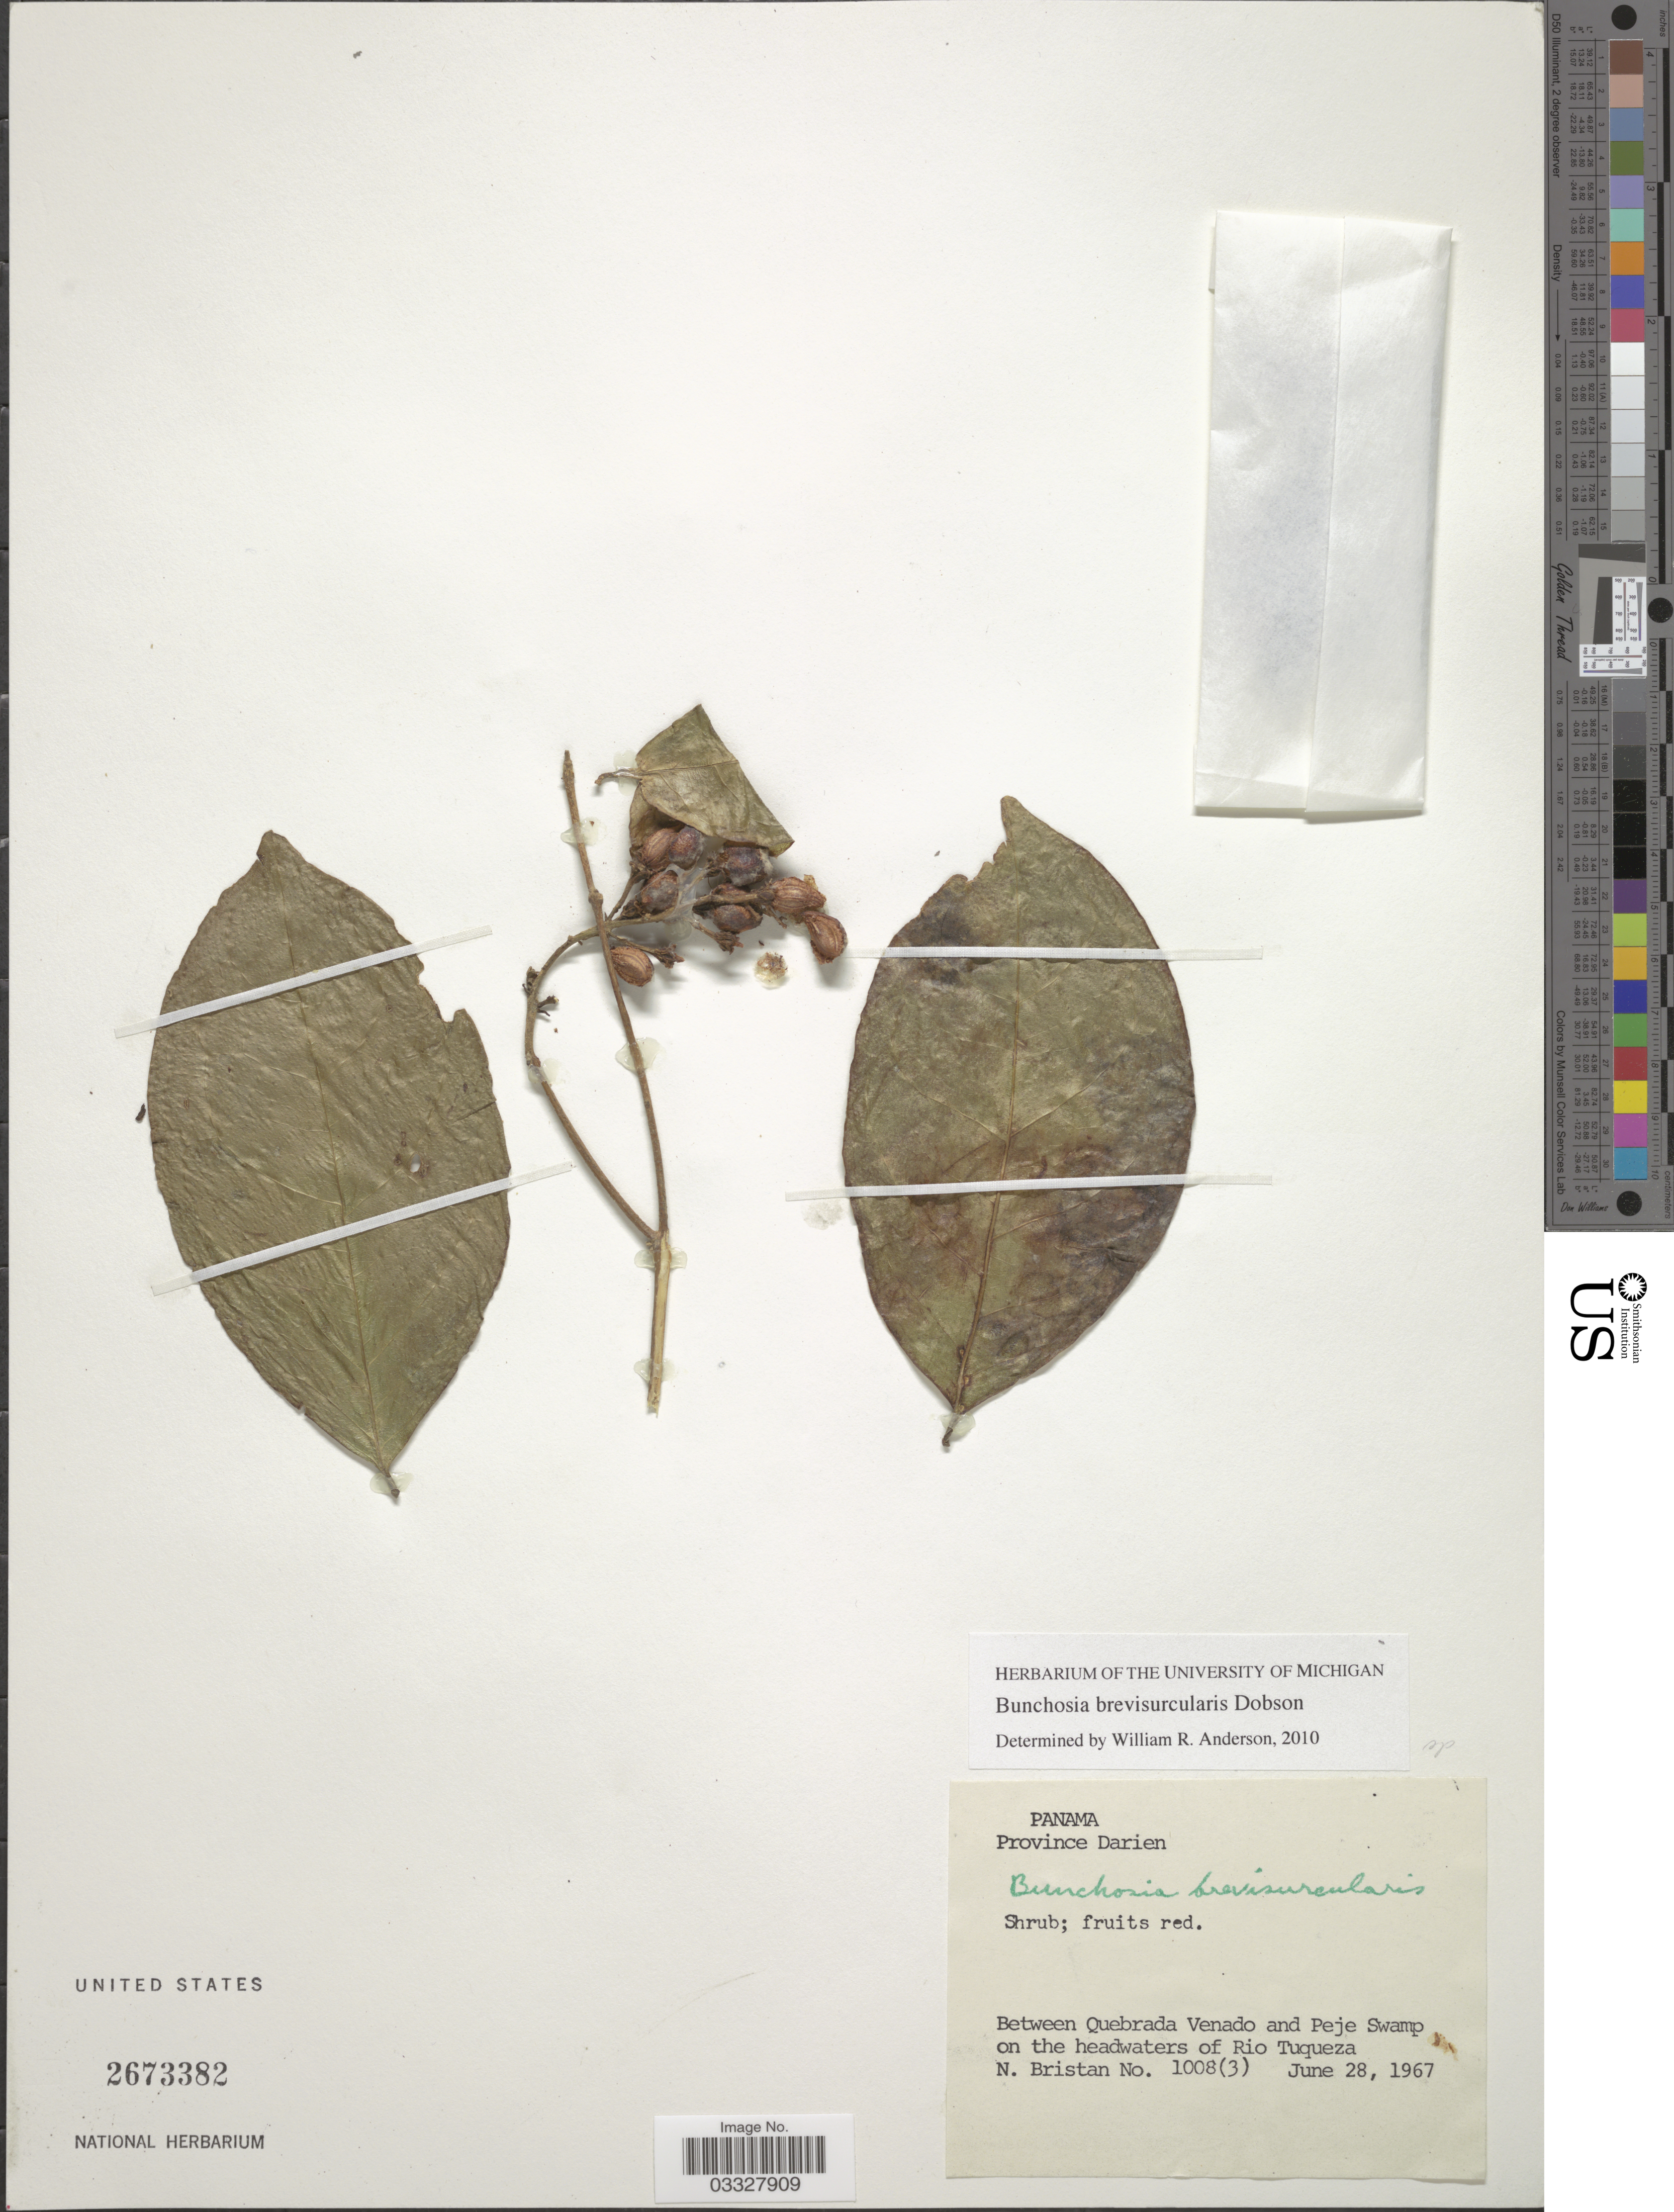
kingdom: Plantae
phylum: Tracheophyta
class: Magnoliopsida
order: Malpighiales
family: Malpighiaceae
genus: Bunchosia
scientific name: Bunchosia brevisurcularis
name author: Dobson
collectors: N. Bristan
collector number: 1008(3)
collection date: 1967-06-28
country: Panama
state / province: Darién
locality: Between Quebrada Venado and Peje Swamp on the headwaters of Rio Tuqueza.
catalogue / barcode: US 2673382